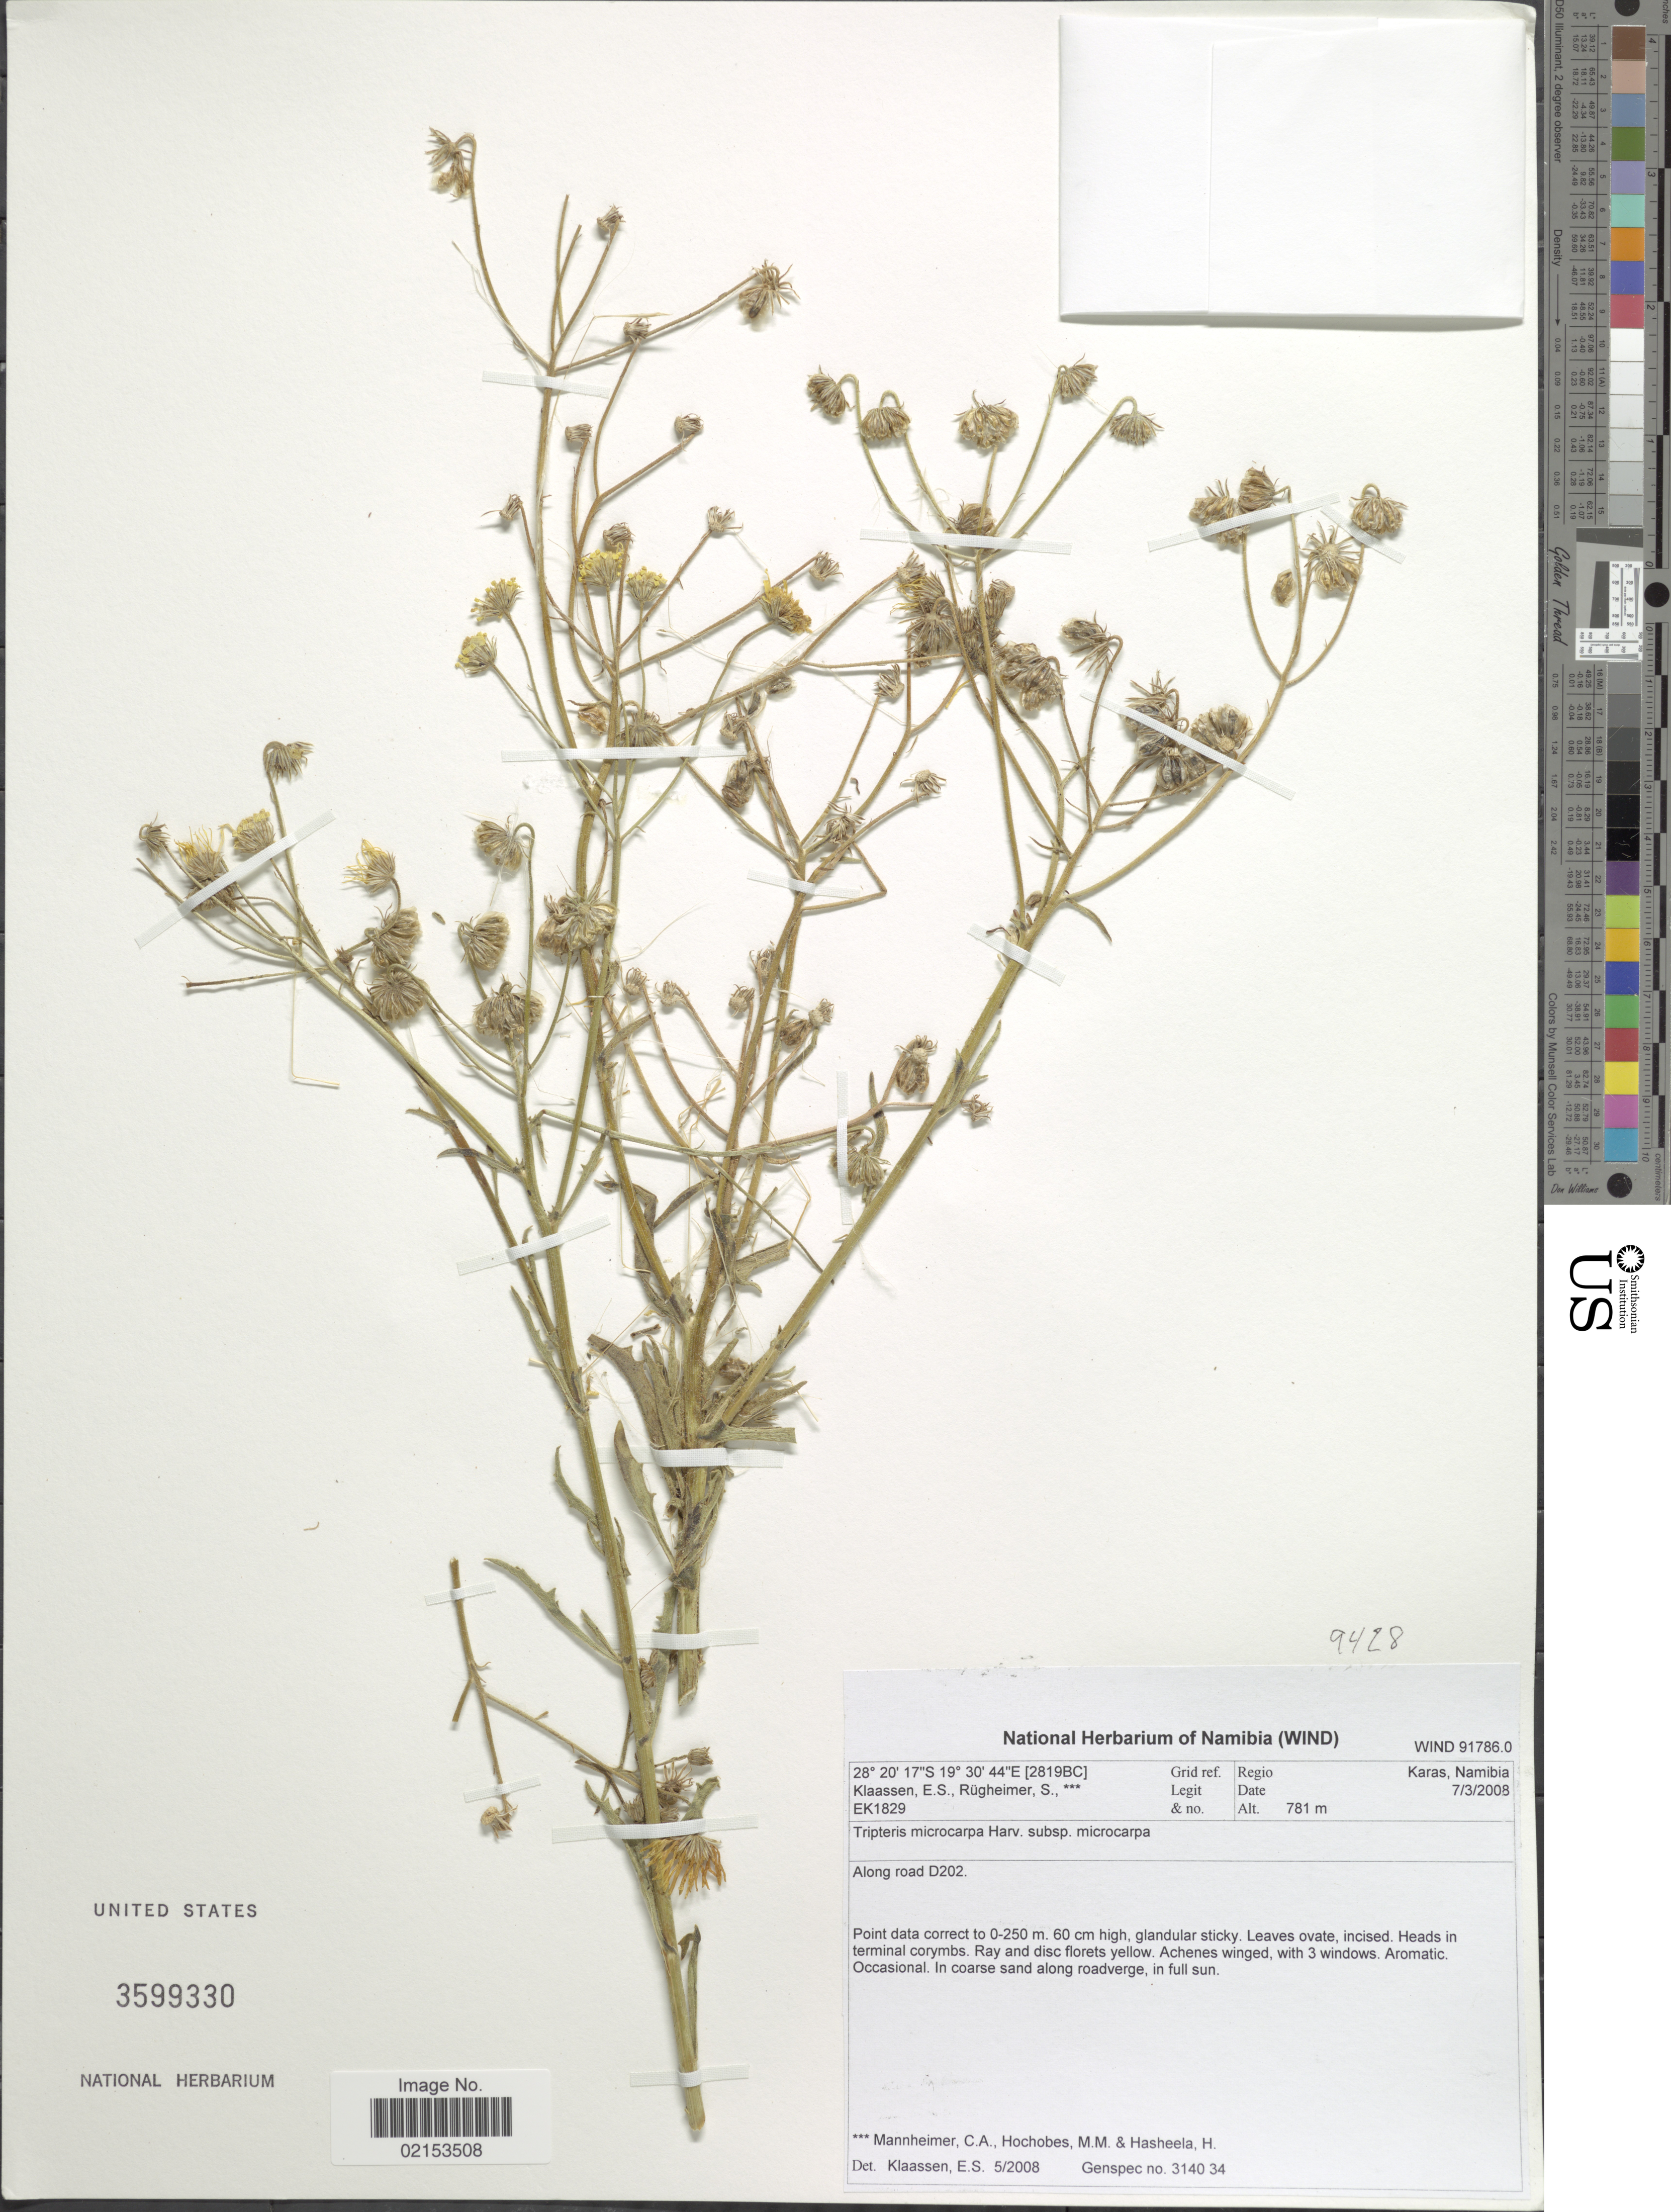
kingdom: Plantae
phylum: Tracheophyta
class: Magnoliopsida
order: Asterales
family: Asteraceae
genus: Tripteris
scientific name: Tripteris microcarpa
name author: Harv.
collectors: E. S. Klaassen, S. Rugheimer, C. A. Mannheimer, M. Hochobes & H. Hasheela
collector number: EK 1829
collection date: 2008-03-07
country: Namibia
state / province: Karas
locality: Along road D202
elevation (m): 781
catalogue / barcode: US 3599330